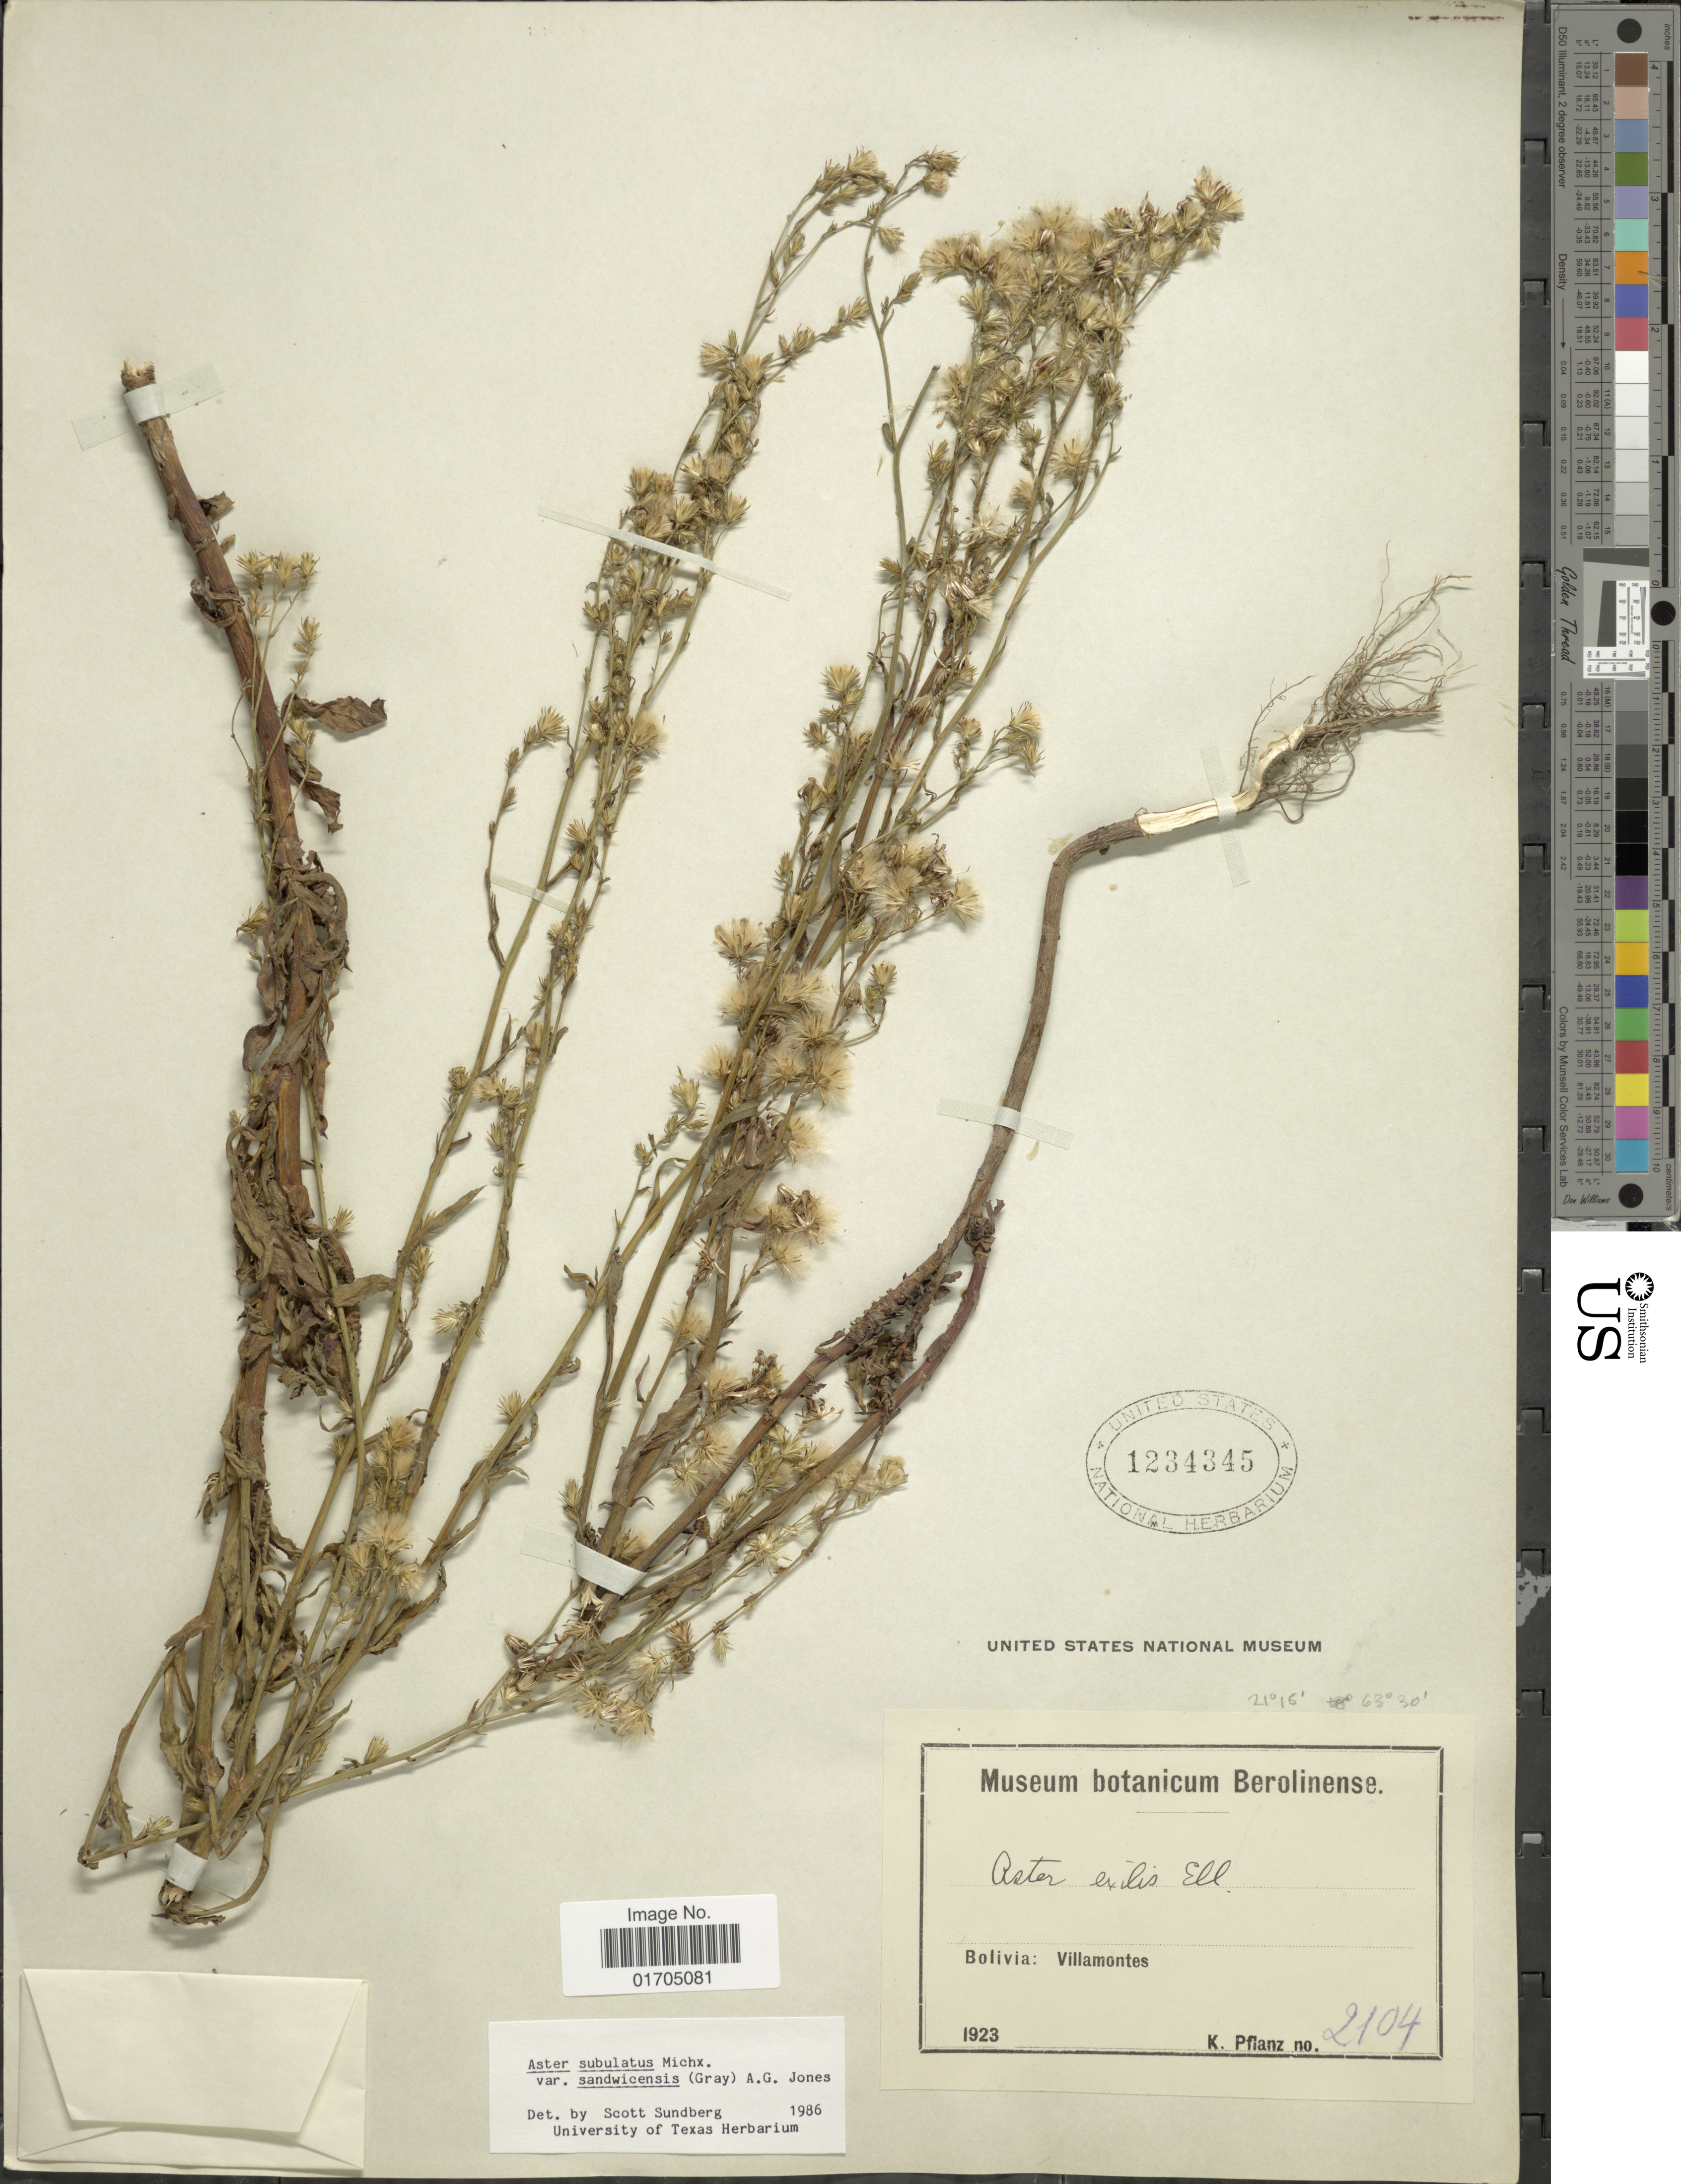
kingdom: Plantae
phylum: Tracheophyta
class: Magnoliopsida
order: Asterales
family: Asteraceae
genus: Symphyotrichum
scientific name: Symphyotrichum subulatum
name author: (Michx.) G.L. Nesom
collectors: K. Pflanz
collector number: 2104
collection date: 1923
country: Bolivia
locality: Villamontes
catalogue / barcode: US 1234345